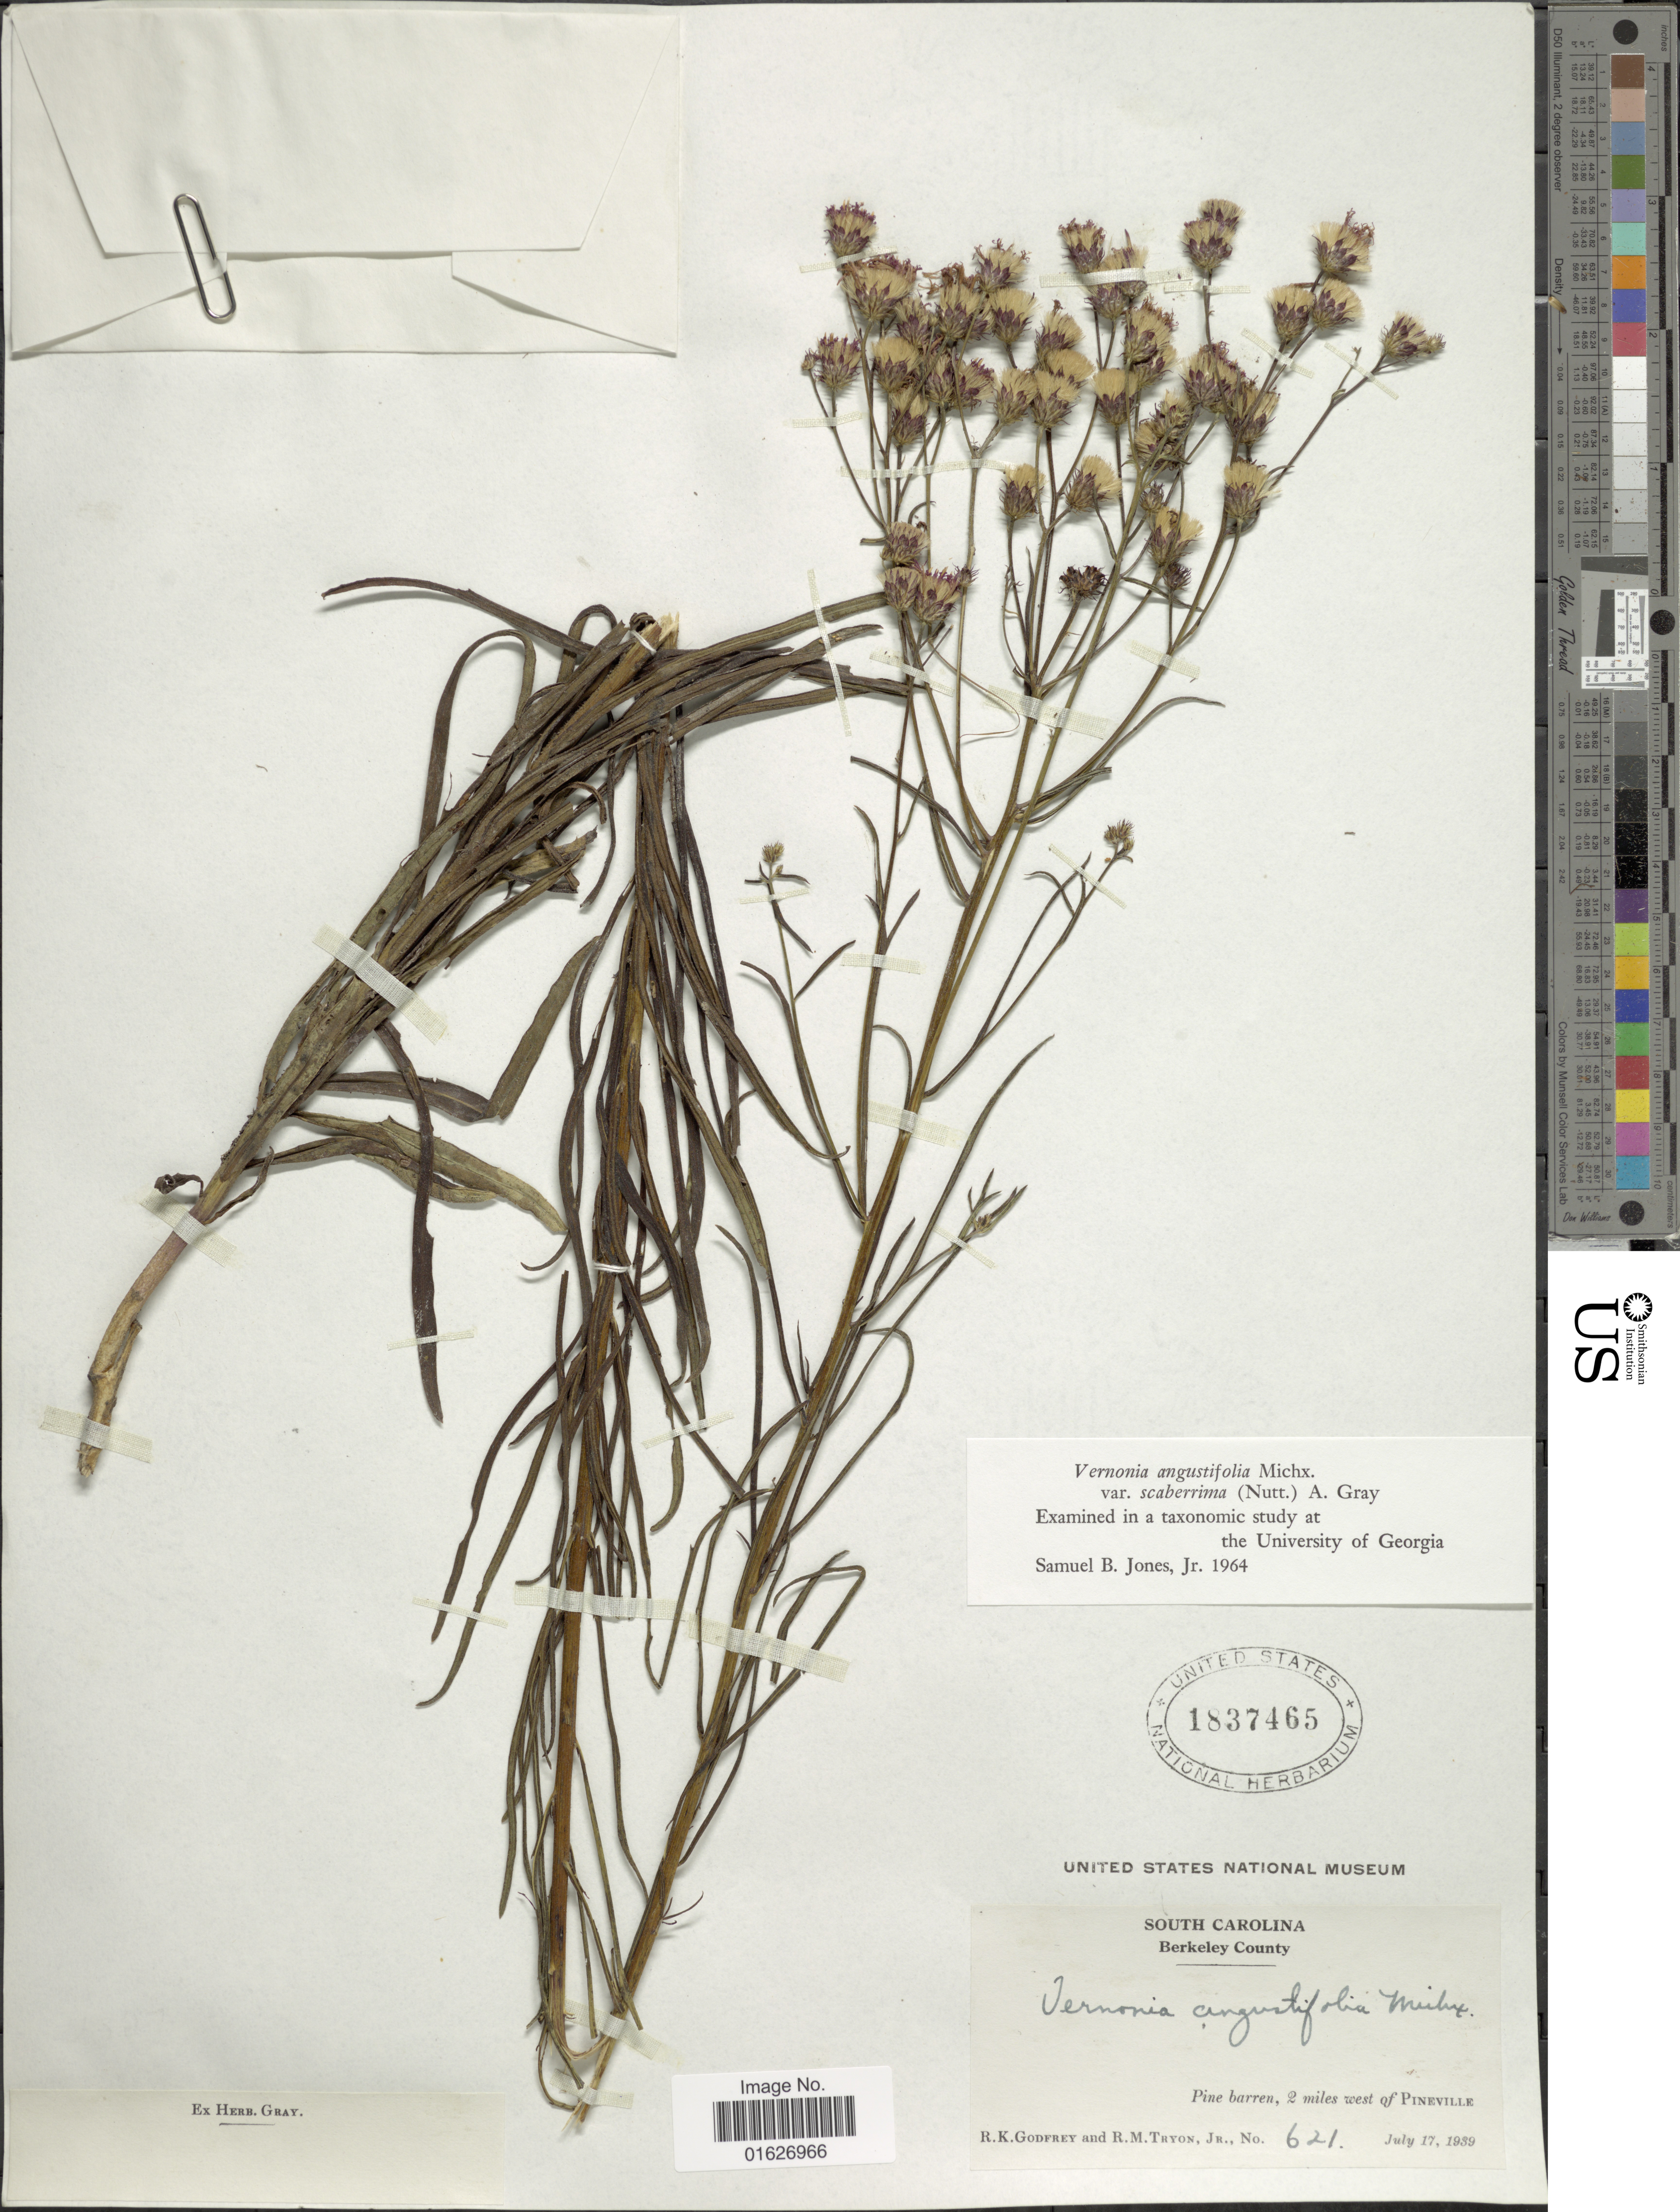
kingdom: Plantae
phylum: Tracheophyta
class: Magnoliopsida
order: Asterales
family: Asteraceae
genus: Vernonia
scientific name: Vernonia angustifolia var. scaberrima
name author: (Nutt.) A. Gray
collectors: R. K. Godfrey & R. M. Tryon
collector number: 621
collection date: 1939-07-17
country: United States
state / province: South Carolina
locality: Berkeley County, Pine barren, 2 miles west of Pineville.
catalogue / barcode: US 1837465